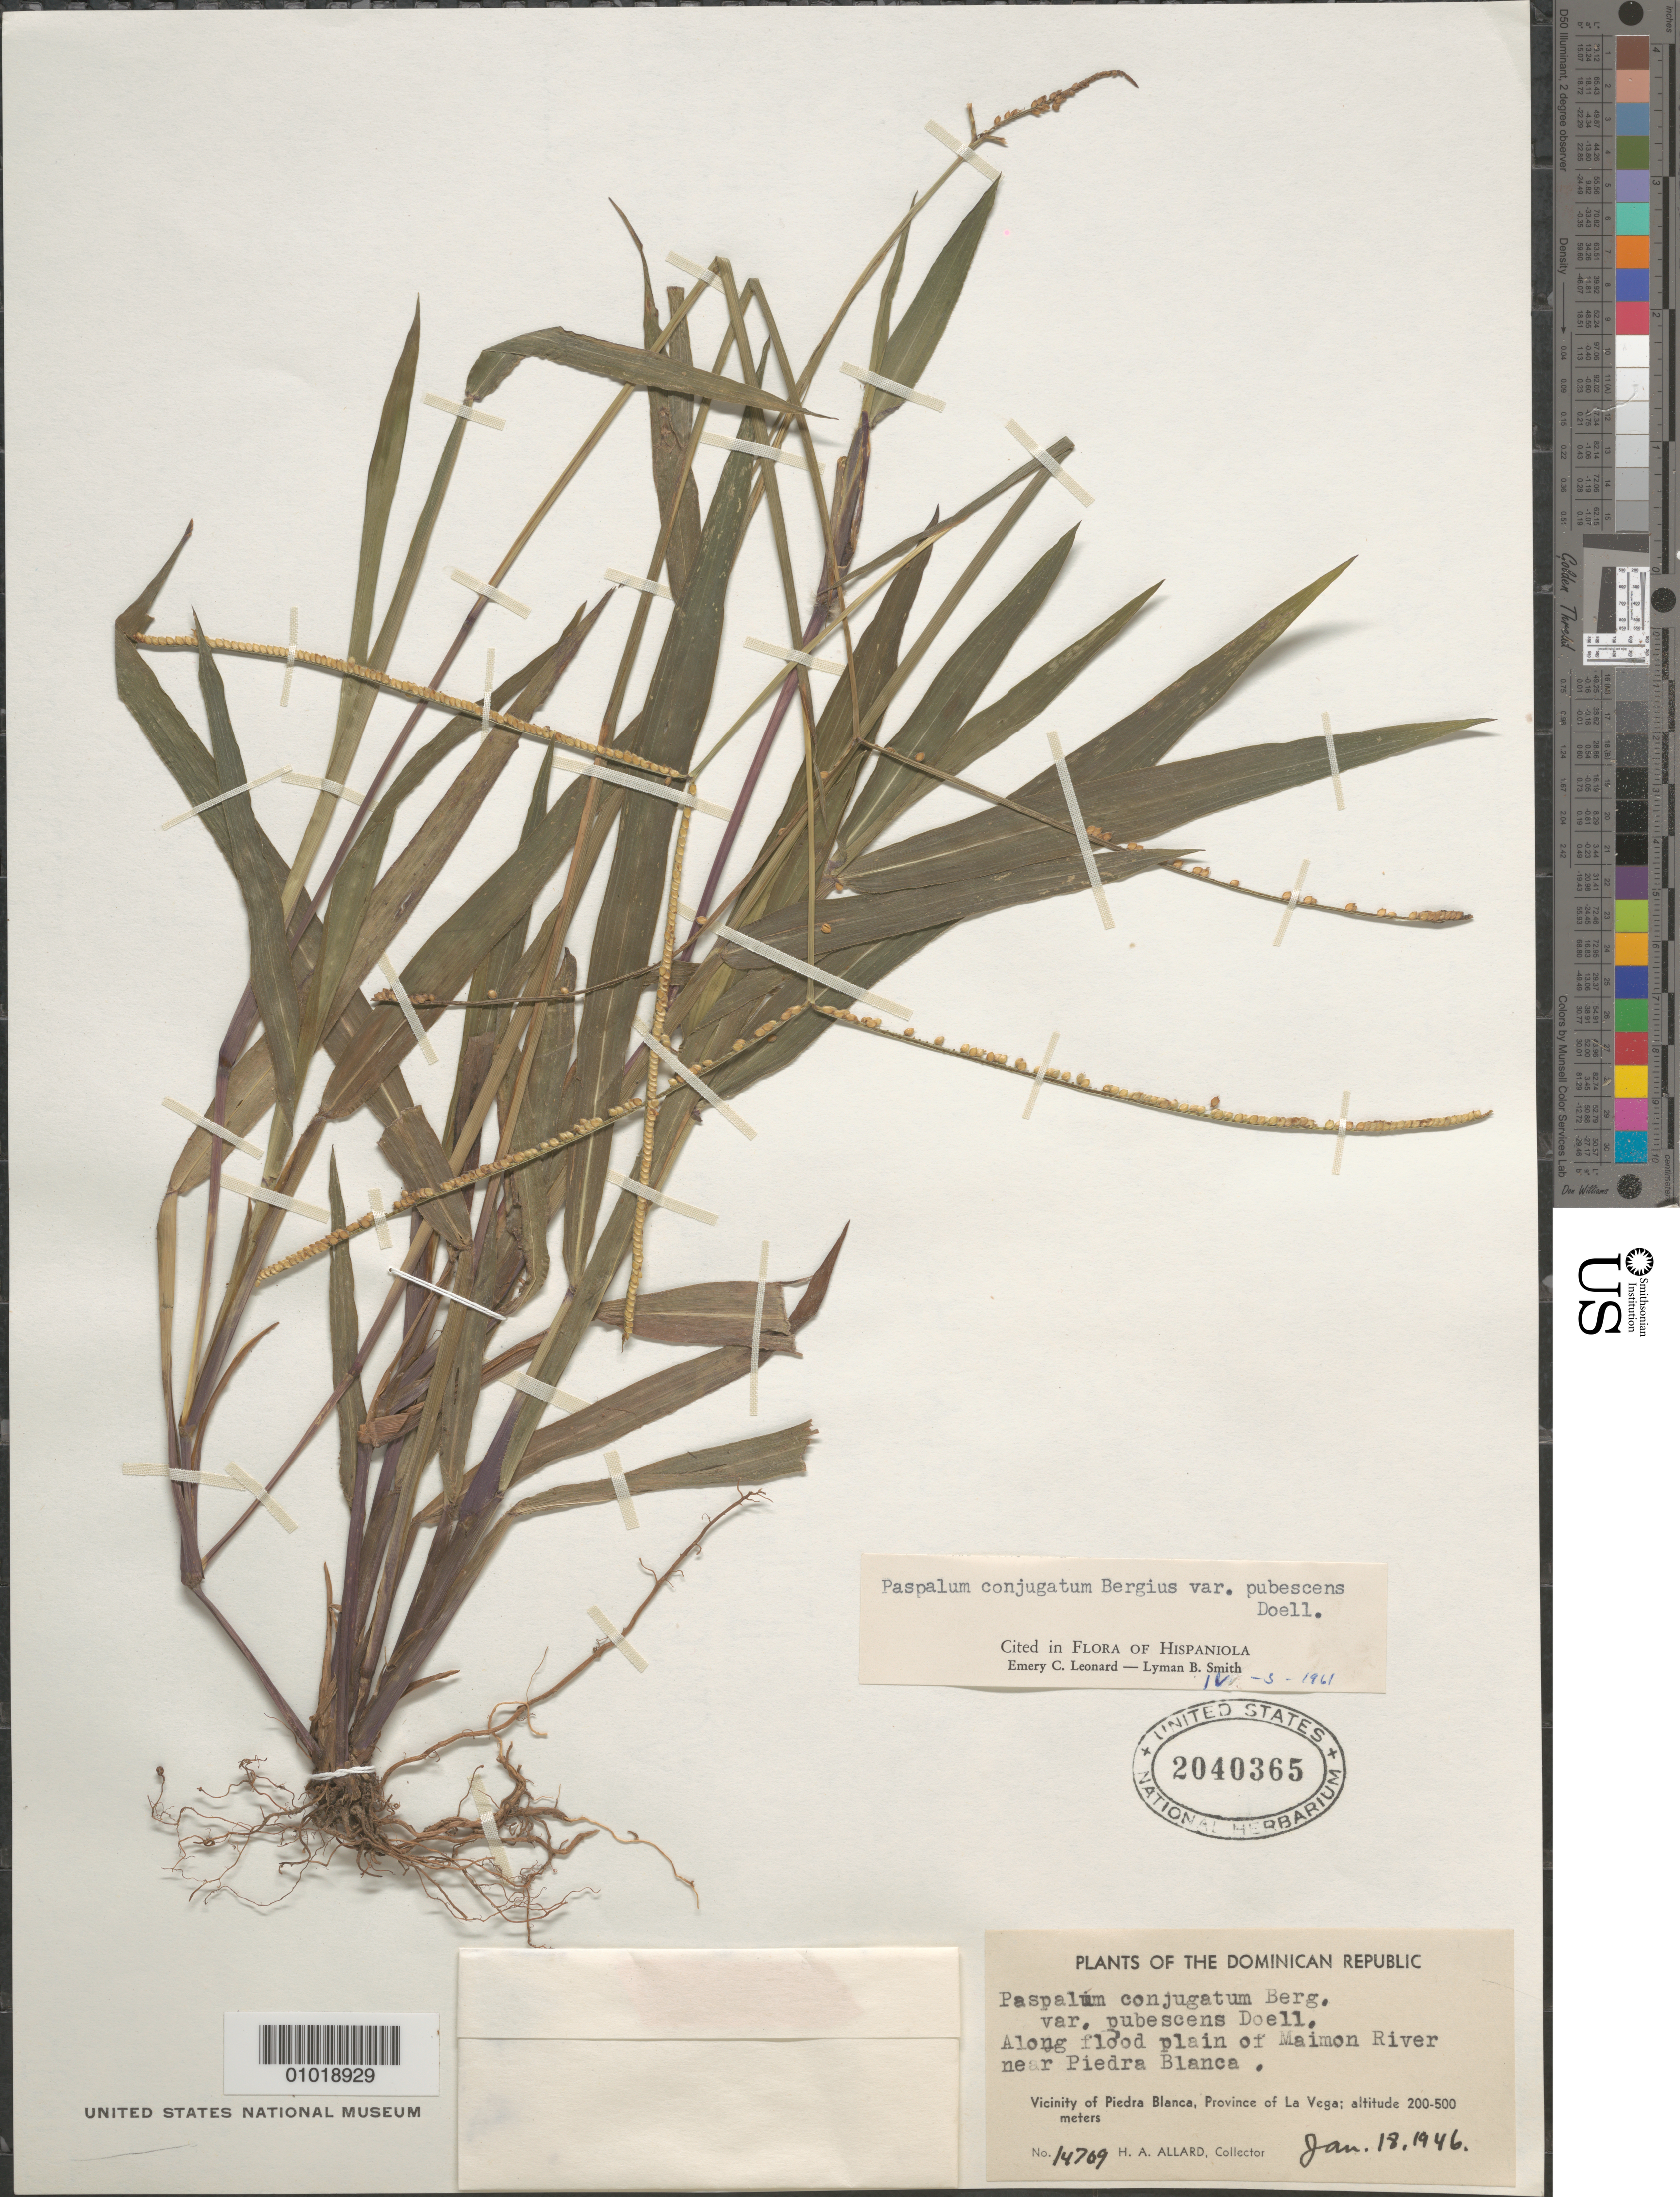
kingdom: Plantae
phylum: Tracheophyta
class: Liliopsida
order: Poales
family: Poaceae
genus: Paspalum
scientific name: Paspalum conjugatum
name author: P.J. Bergius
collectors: H. A. Allard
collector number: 14709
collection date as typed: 18 Jan 1946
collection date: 1946-01-18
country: Dominican Republic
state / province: La Vega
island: Hispaniola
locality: Vic. of Piedra Blanca, along flood plain of Maimon River near Piedra Blanca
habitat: along flood plain of river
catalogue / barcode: US 2040365